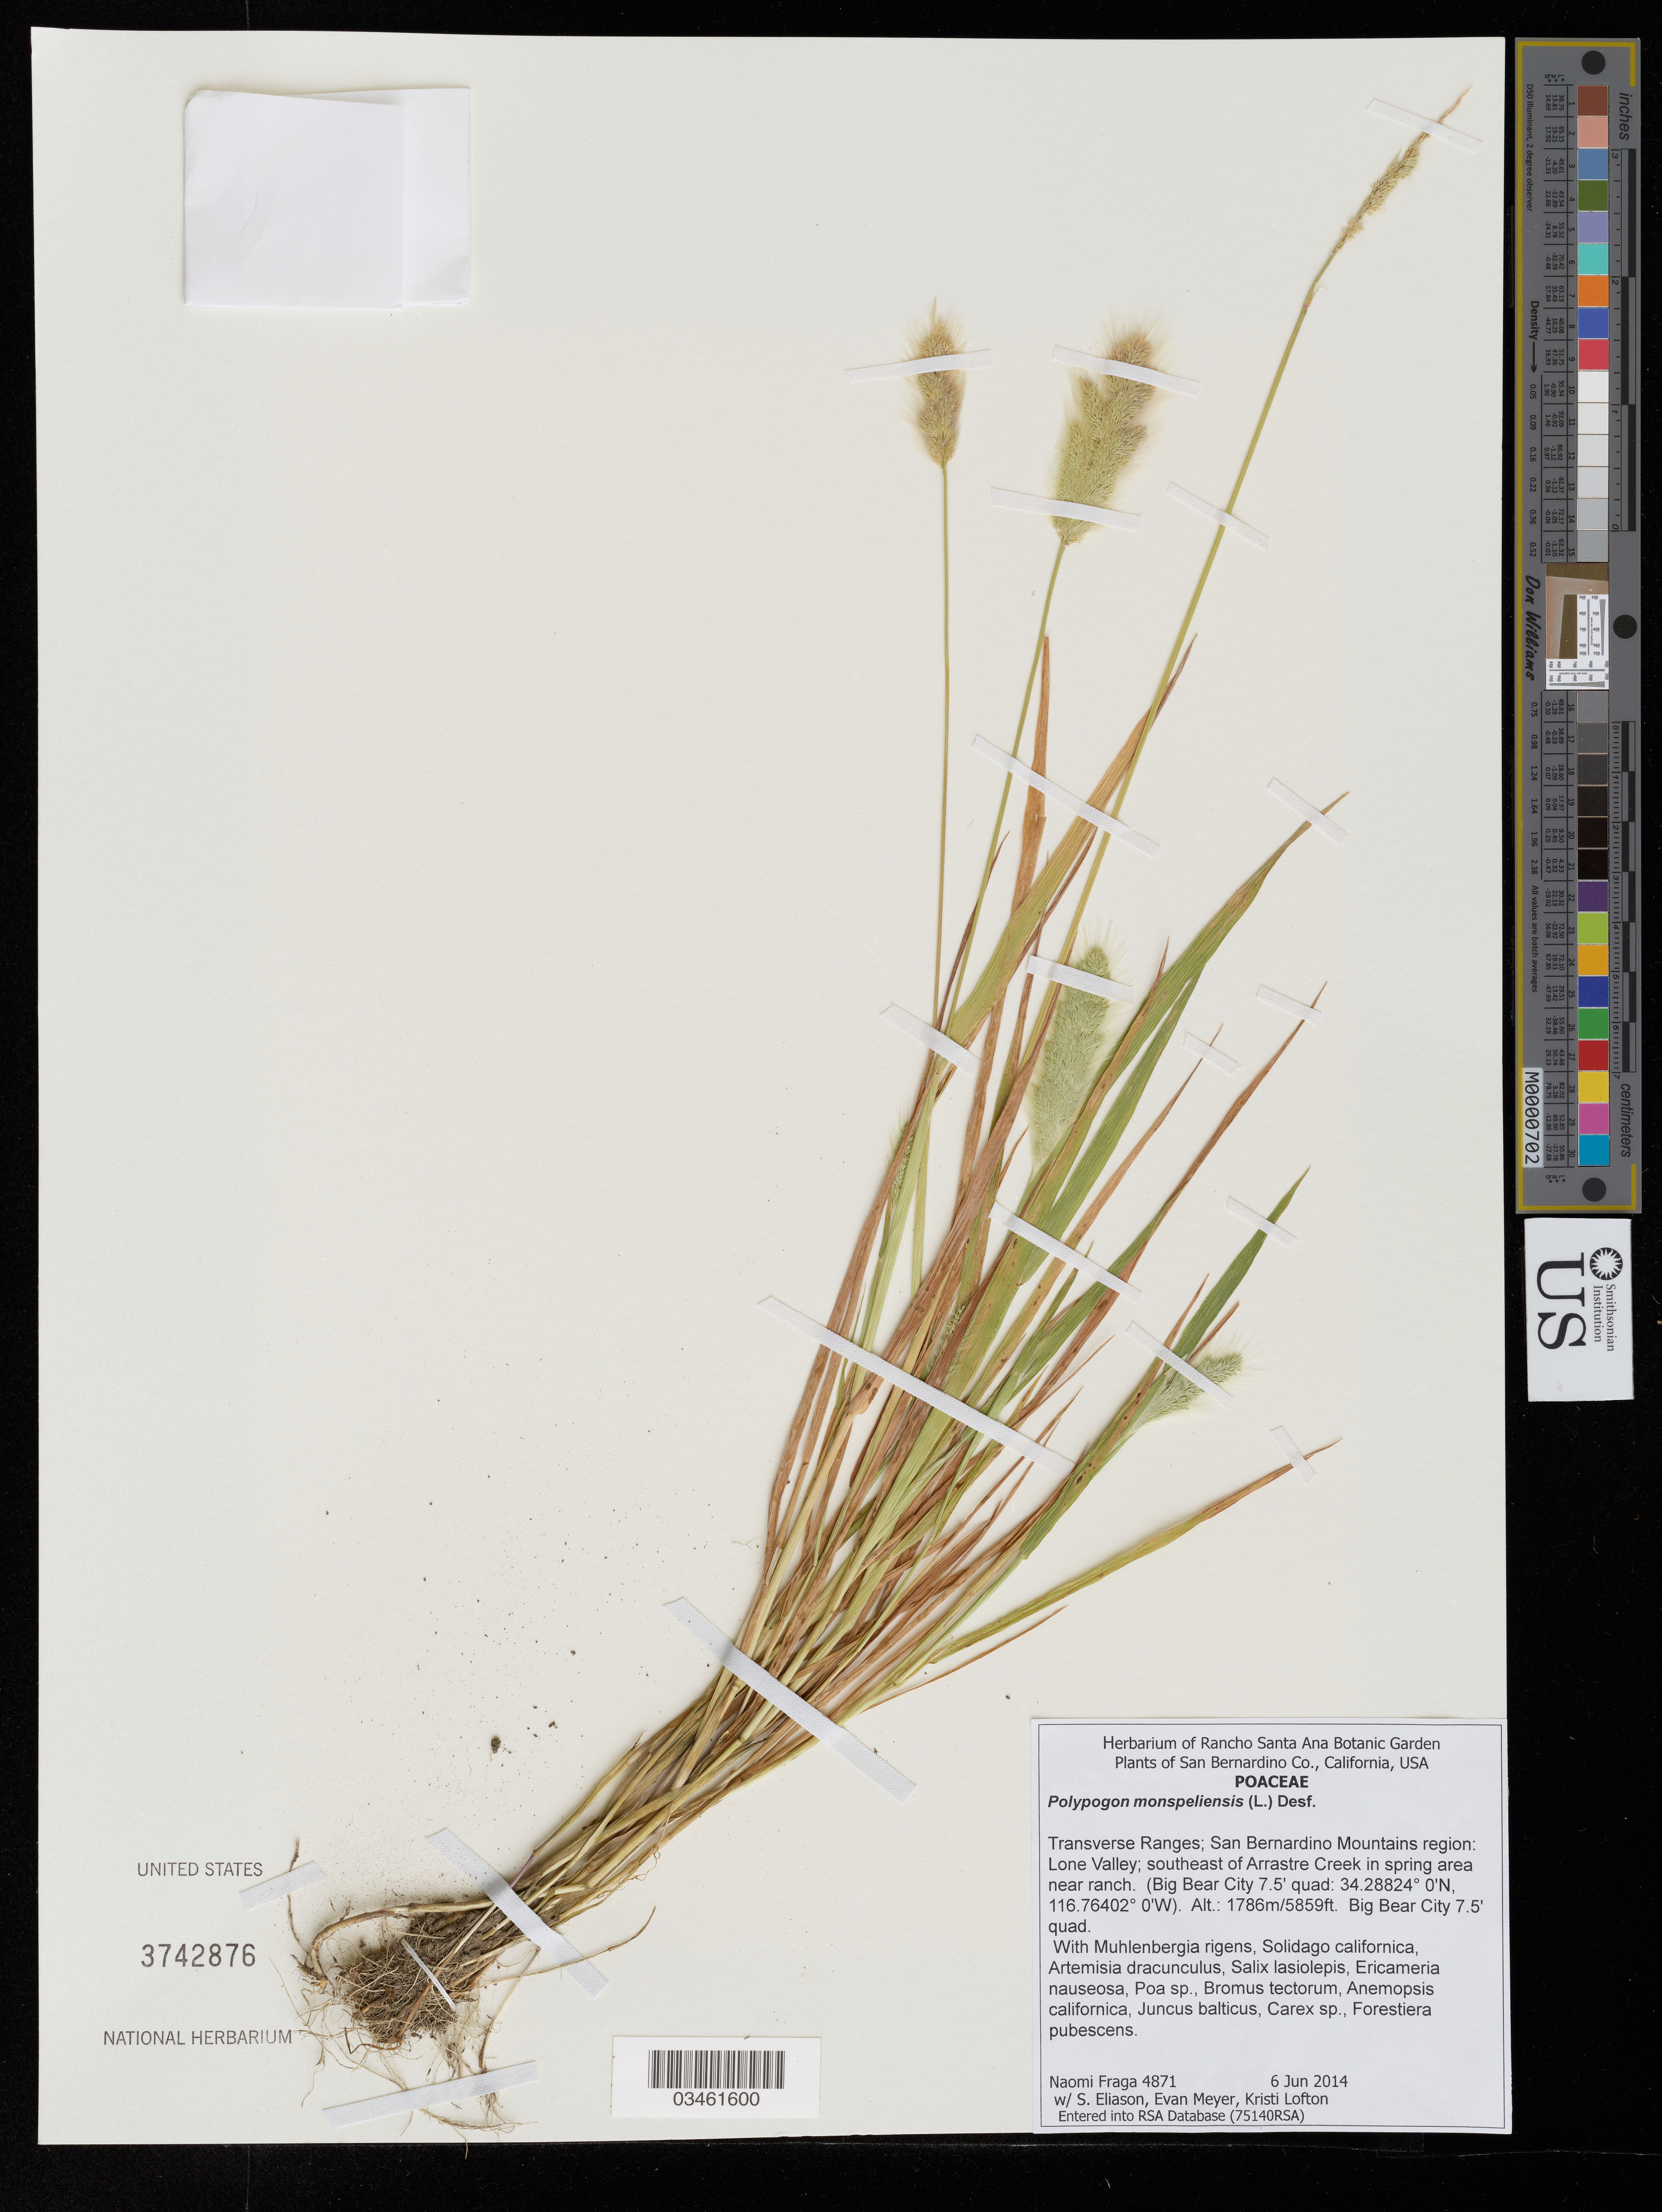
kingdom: Plantae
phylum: Tracheophyta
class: Liliopsida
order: Poales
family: Poaceae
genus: Polypogon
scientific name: Polypogon monspeliensis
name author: (L.) Desf.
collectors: N. Fraga, S. Eliason, E. Meyer & K. Lofton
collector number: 4871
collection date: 2014-06-06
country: United States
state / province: California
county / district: San Bernardino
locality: San Bernardino Co. Transverse Ranges; San Bernardino Mountains region: Lone Valley; southeast of Arrastre Creek in spring area near ranch. (Big Bear City 7.5' quad).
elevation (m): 1786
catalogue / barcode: US 3742876